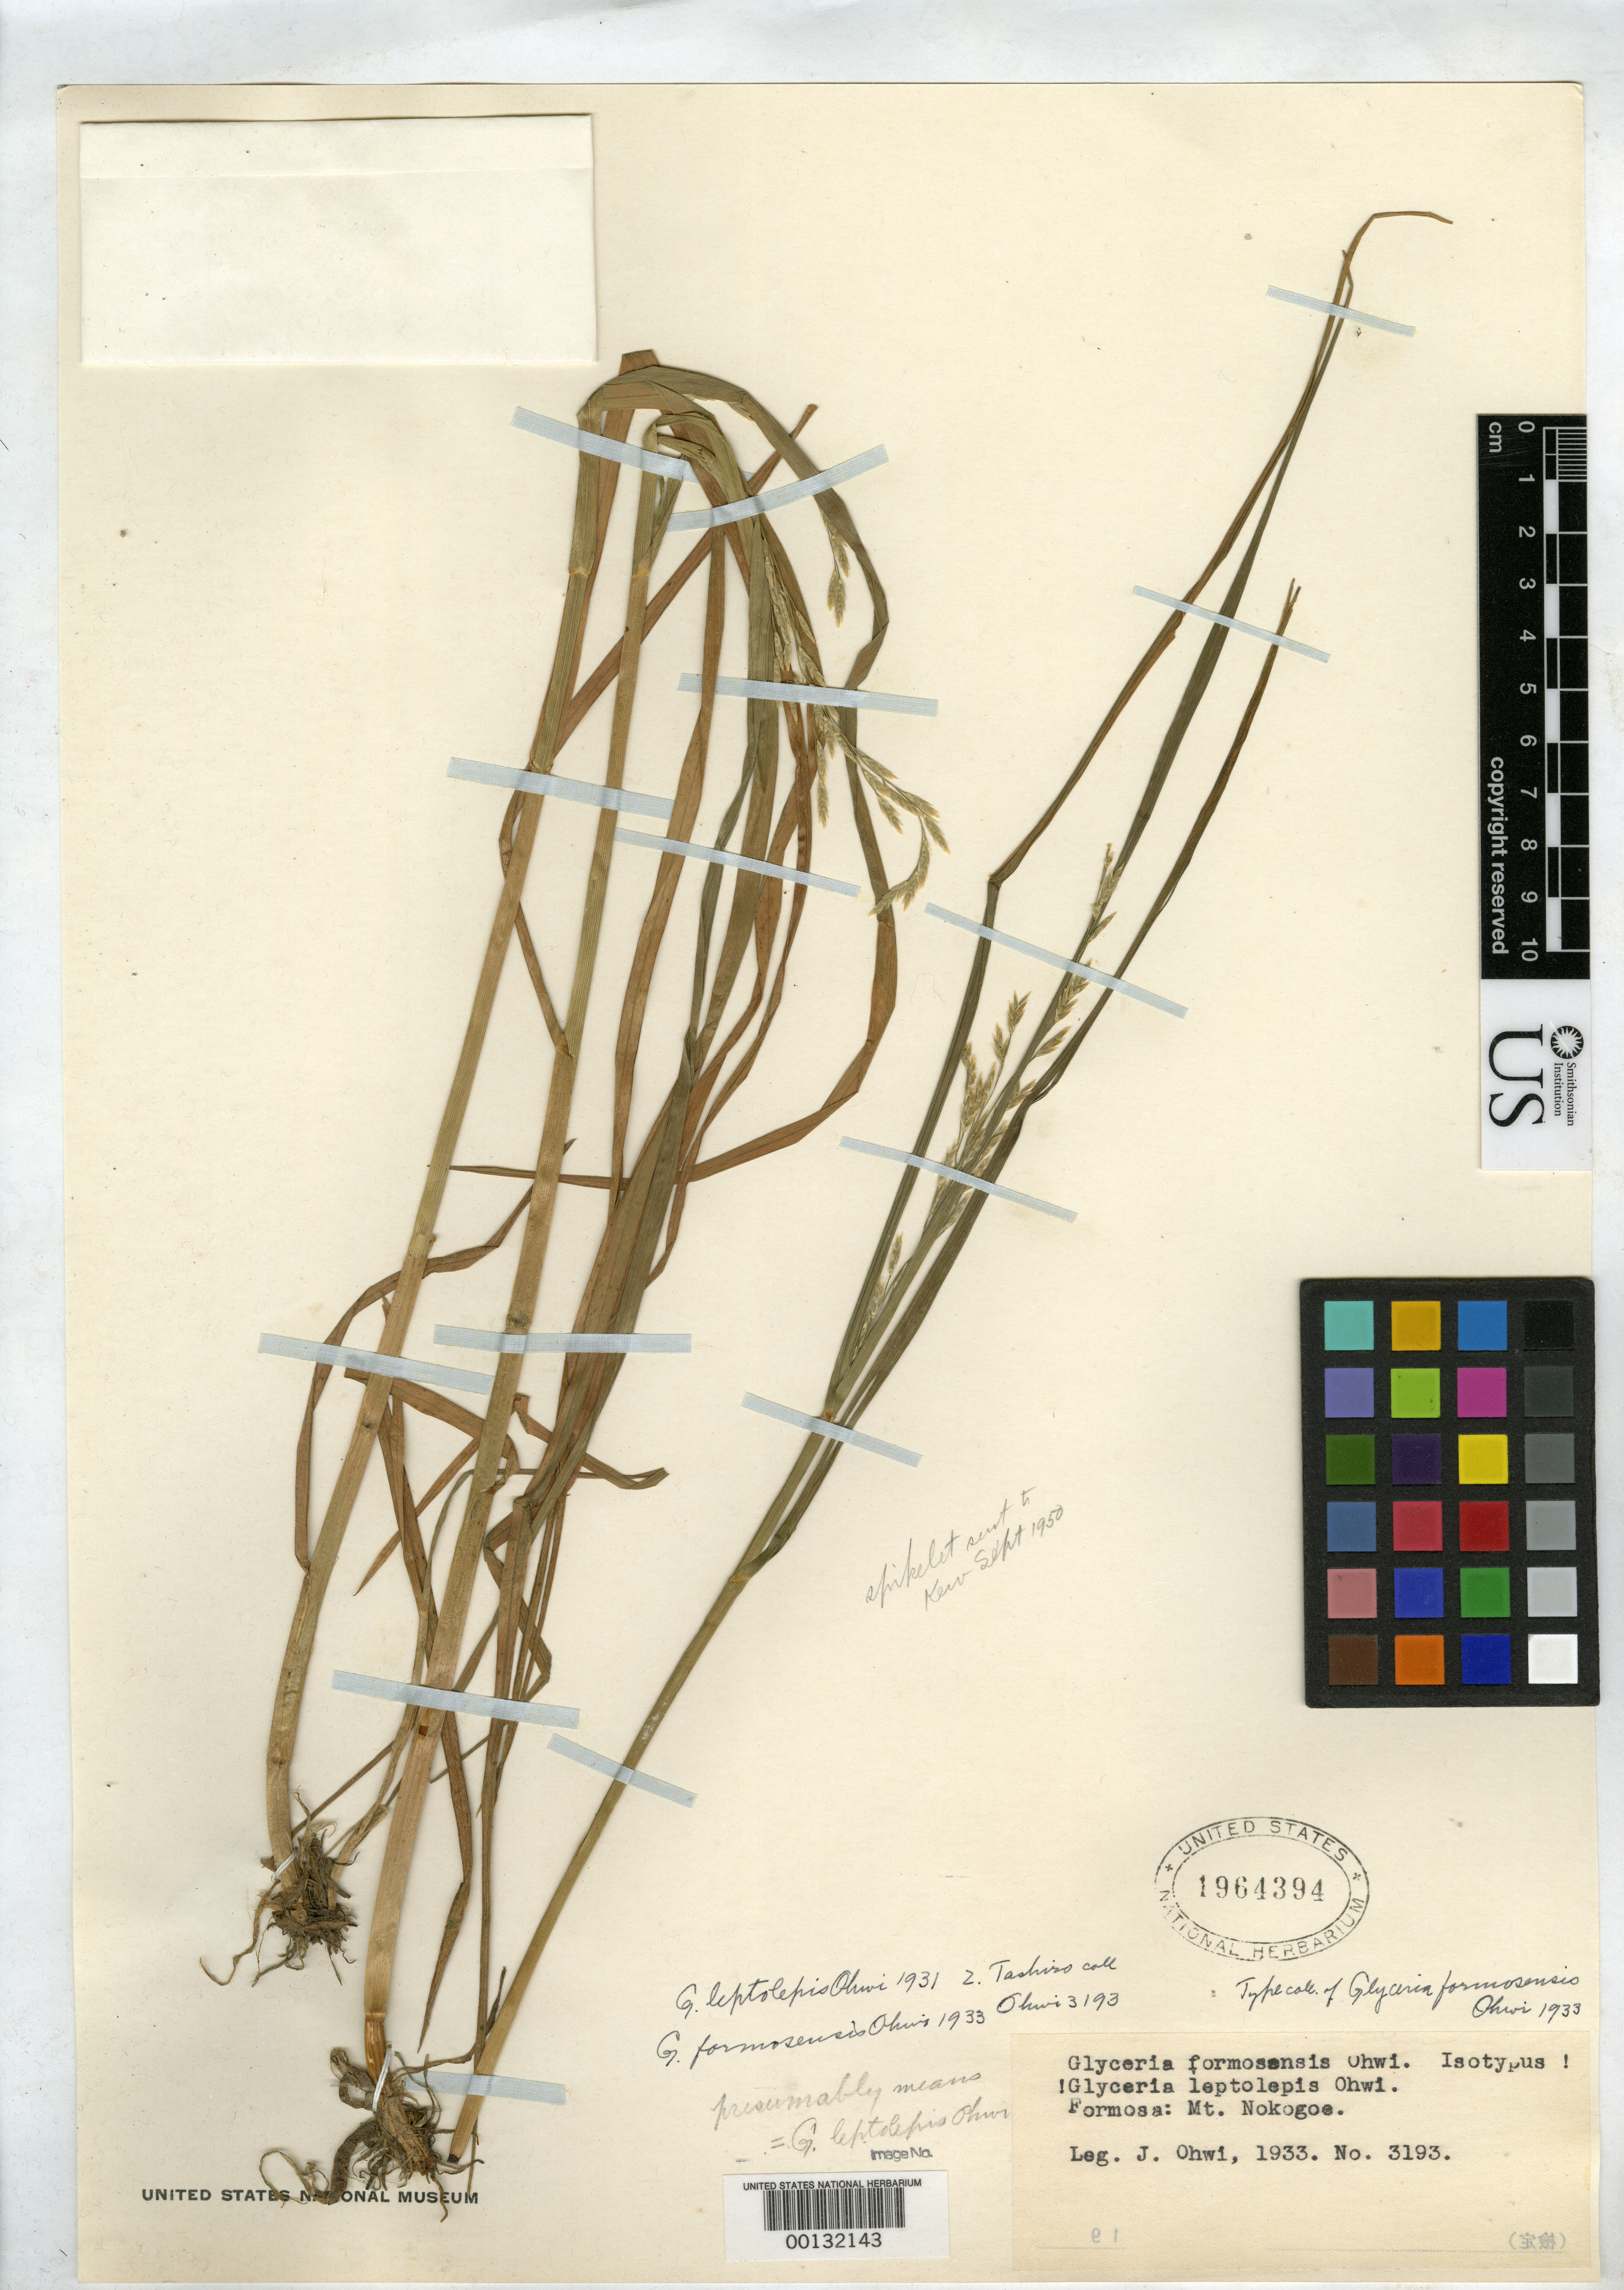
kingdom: Plantae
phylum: Tracheophyta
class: Liliopsida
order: Poales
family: Poaceae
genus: Glyceria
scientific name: Glyceria formosensis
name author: Ohwi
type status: Isotype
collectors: J. Ohwi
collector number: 3193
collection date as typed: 1933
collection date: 1933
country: Taiwan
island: Taiwan [Formosa]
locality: Mt. Nokogoe in Karenkocho.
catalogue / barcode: US 1964394